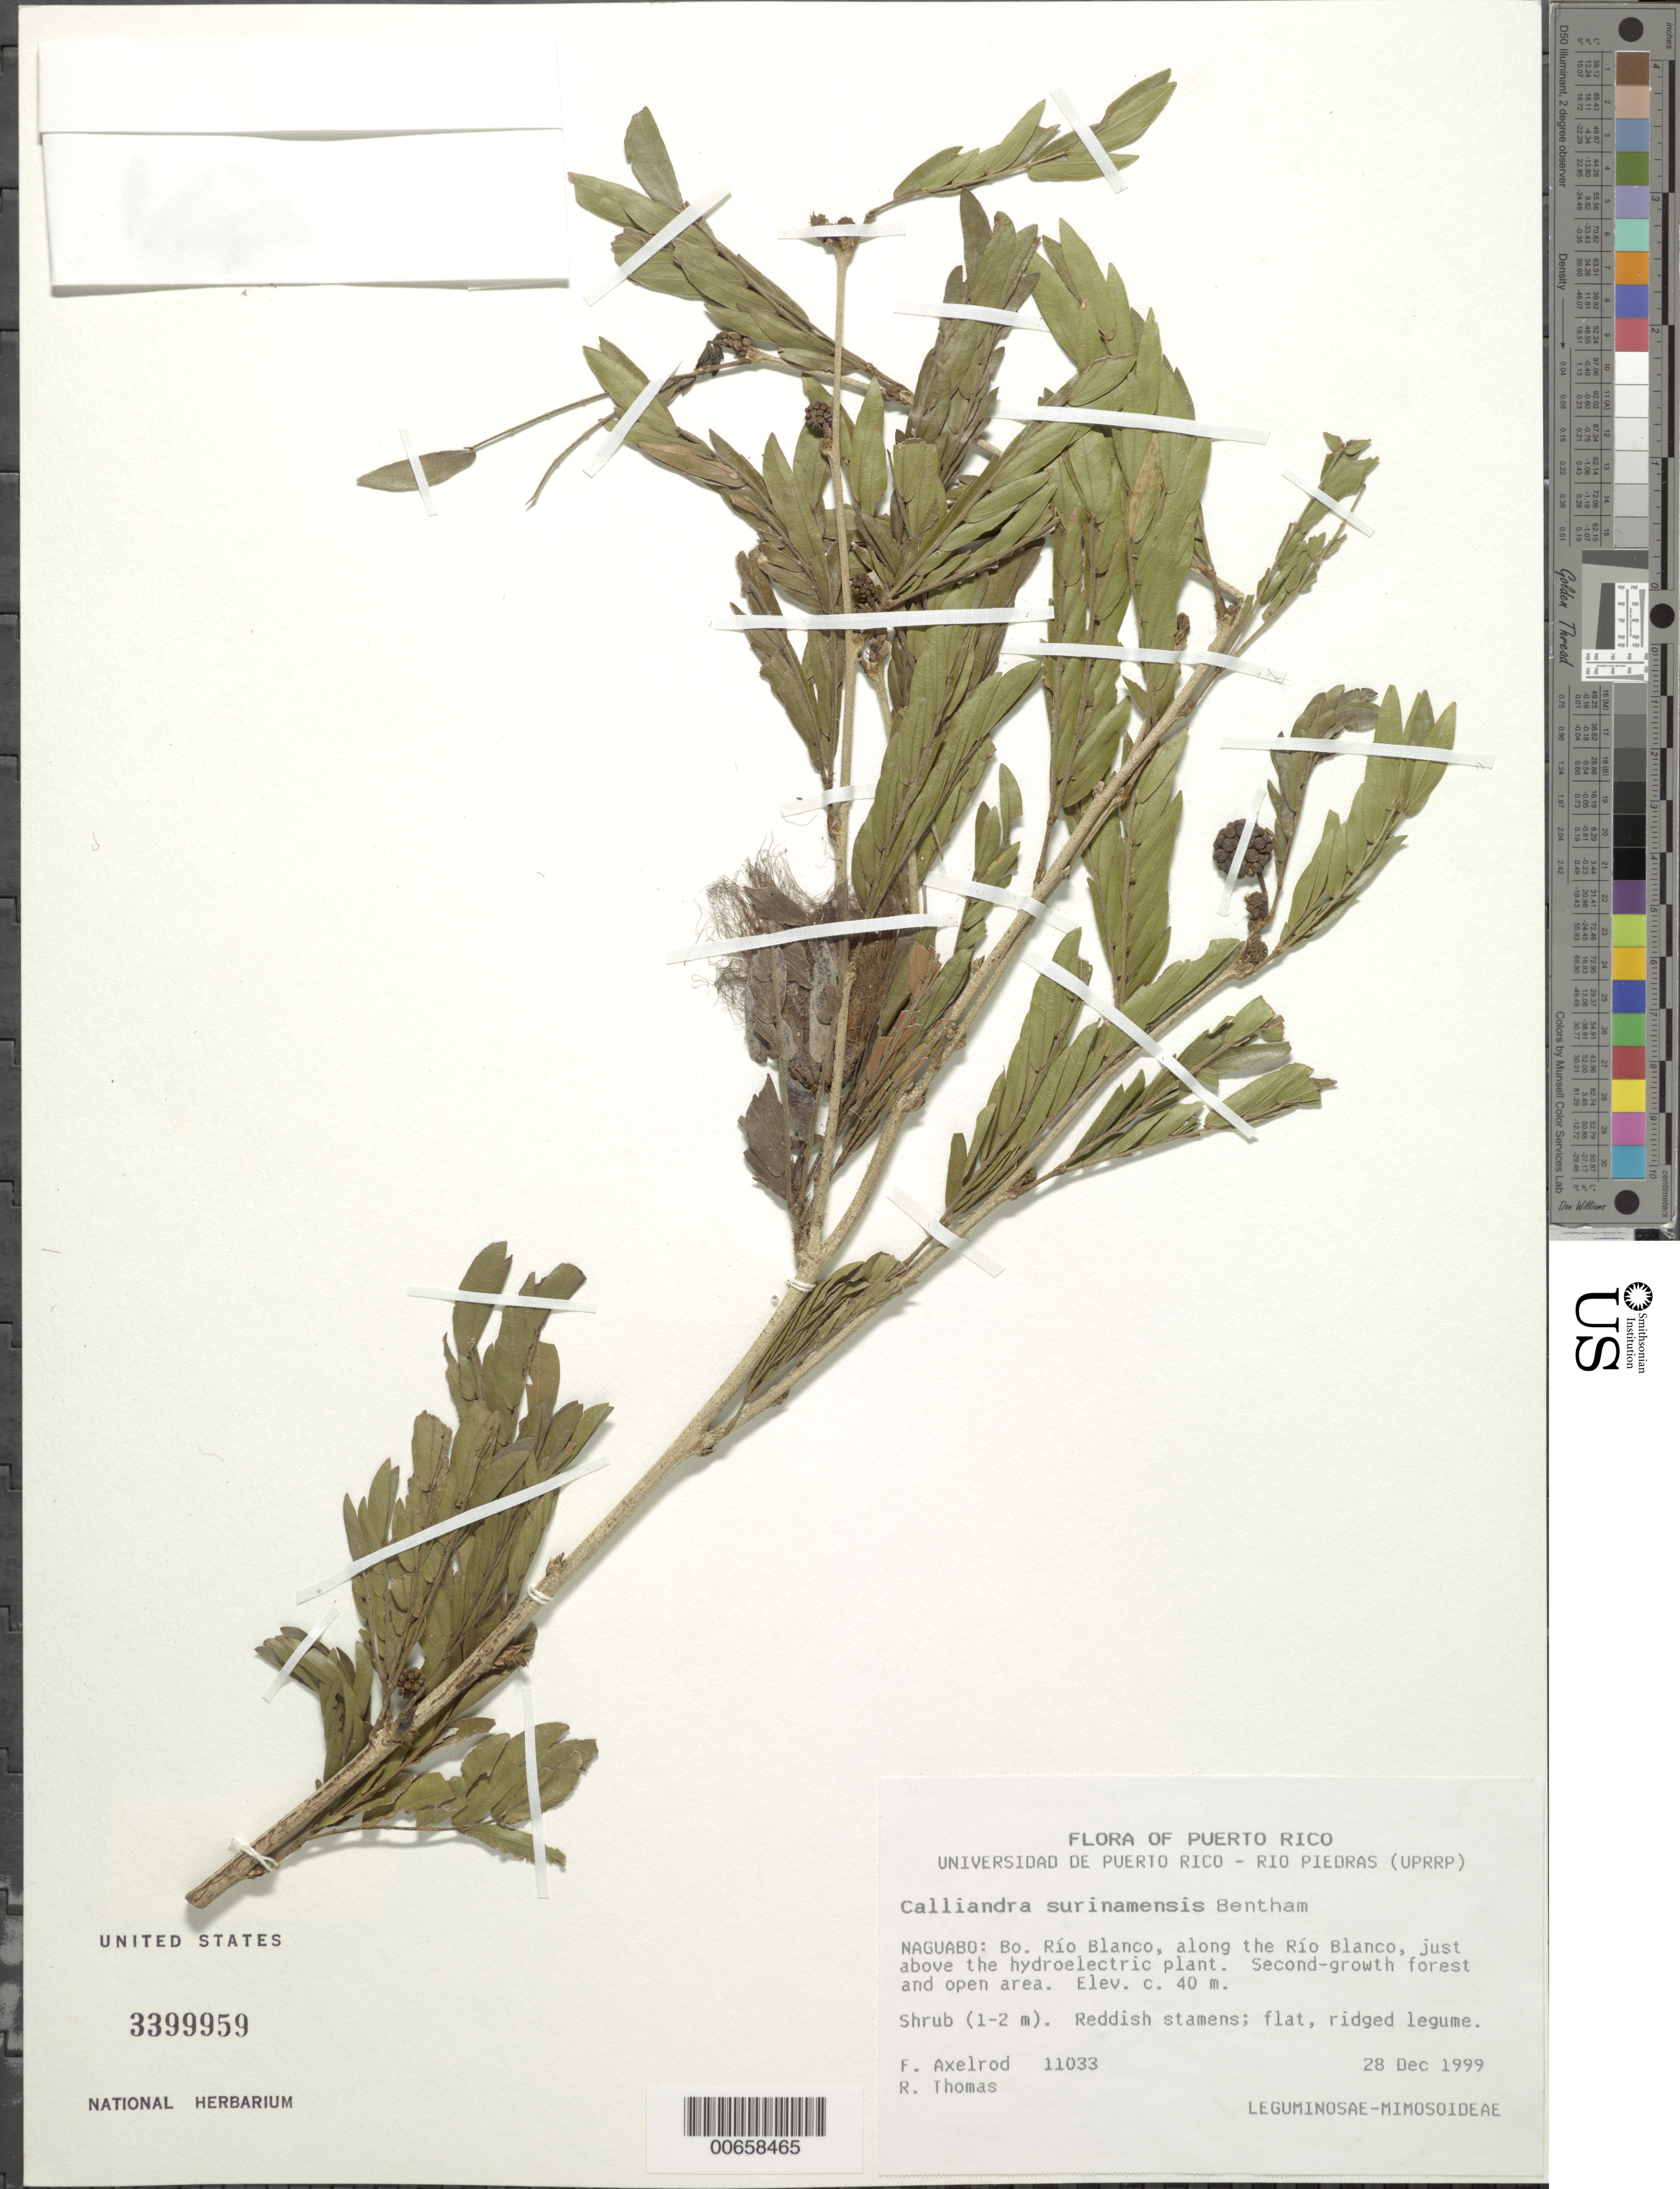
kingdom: Plantae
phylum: Tracheophyta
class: Magnoliopsida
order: Fabales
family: Fabaceae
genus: Calliandra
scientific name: Calliandra surinamensis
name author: Benth.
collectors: F. S. Axelrod & R. Thomas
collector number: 11033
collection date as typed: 28 Dec 1999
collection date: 1999-12-28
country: Puerto Rico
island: Greater Antilles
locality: Naguabo: Bo. Rio Blanco, along the Rio Blanco, just above the hydroelectric plant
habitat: Secon-growth forest and open area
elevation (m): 40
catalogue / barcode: US 3399959